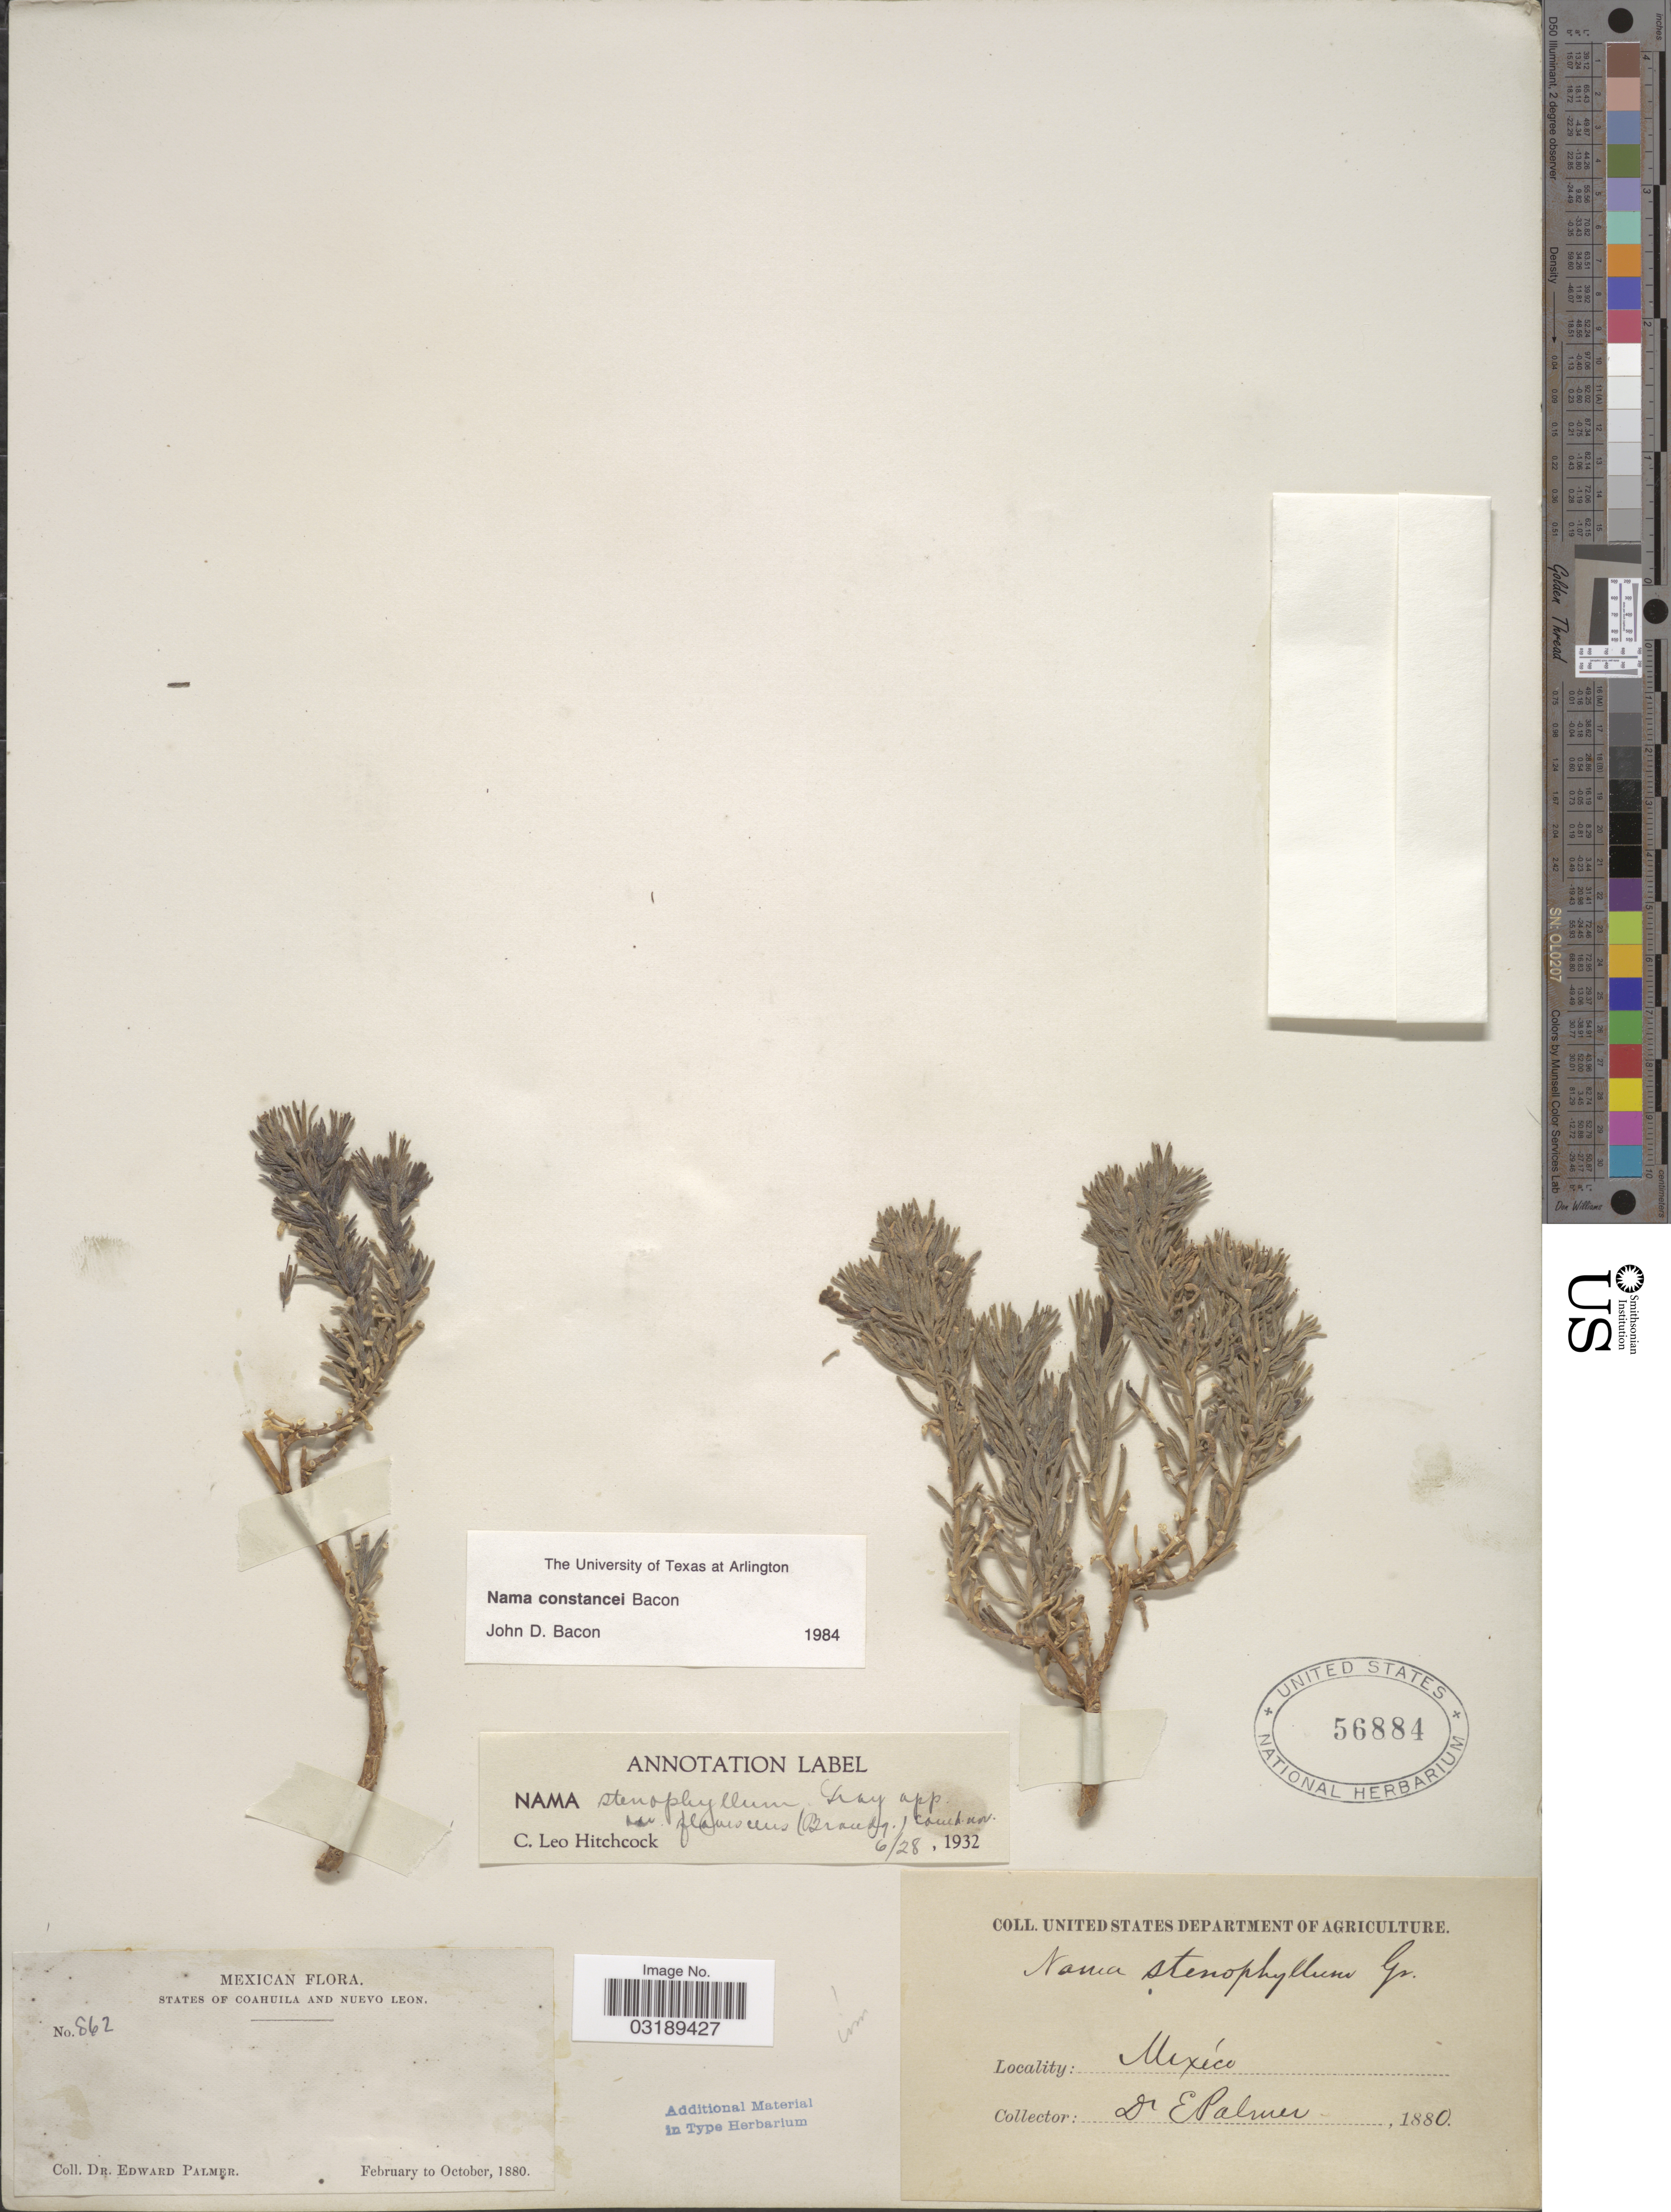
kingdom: Plantae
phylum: Tracheophyta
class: Magnoliopsida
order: Boraginales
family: Namaceae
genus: Nama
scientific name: Nama stenophylla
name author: A. Gray in Hemsl.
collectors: E. Palmer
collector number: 862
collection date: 1880-02/1880-10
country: Mexico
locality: State of Coahuila and Nuevo Leon.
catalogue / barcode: US 56884